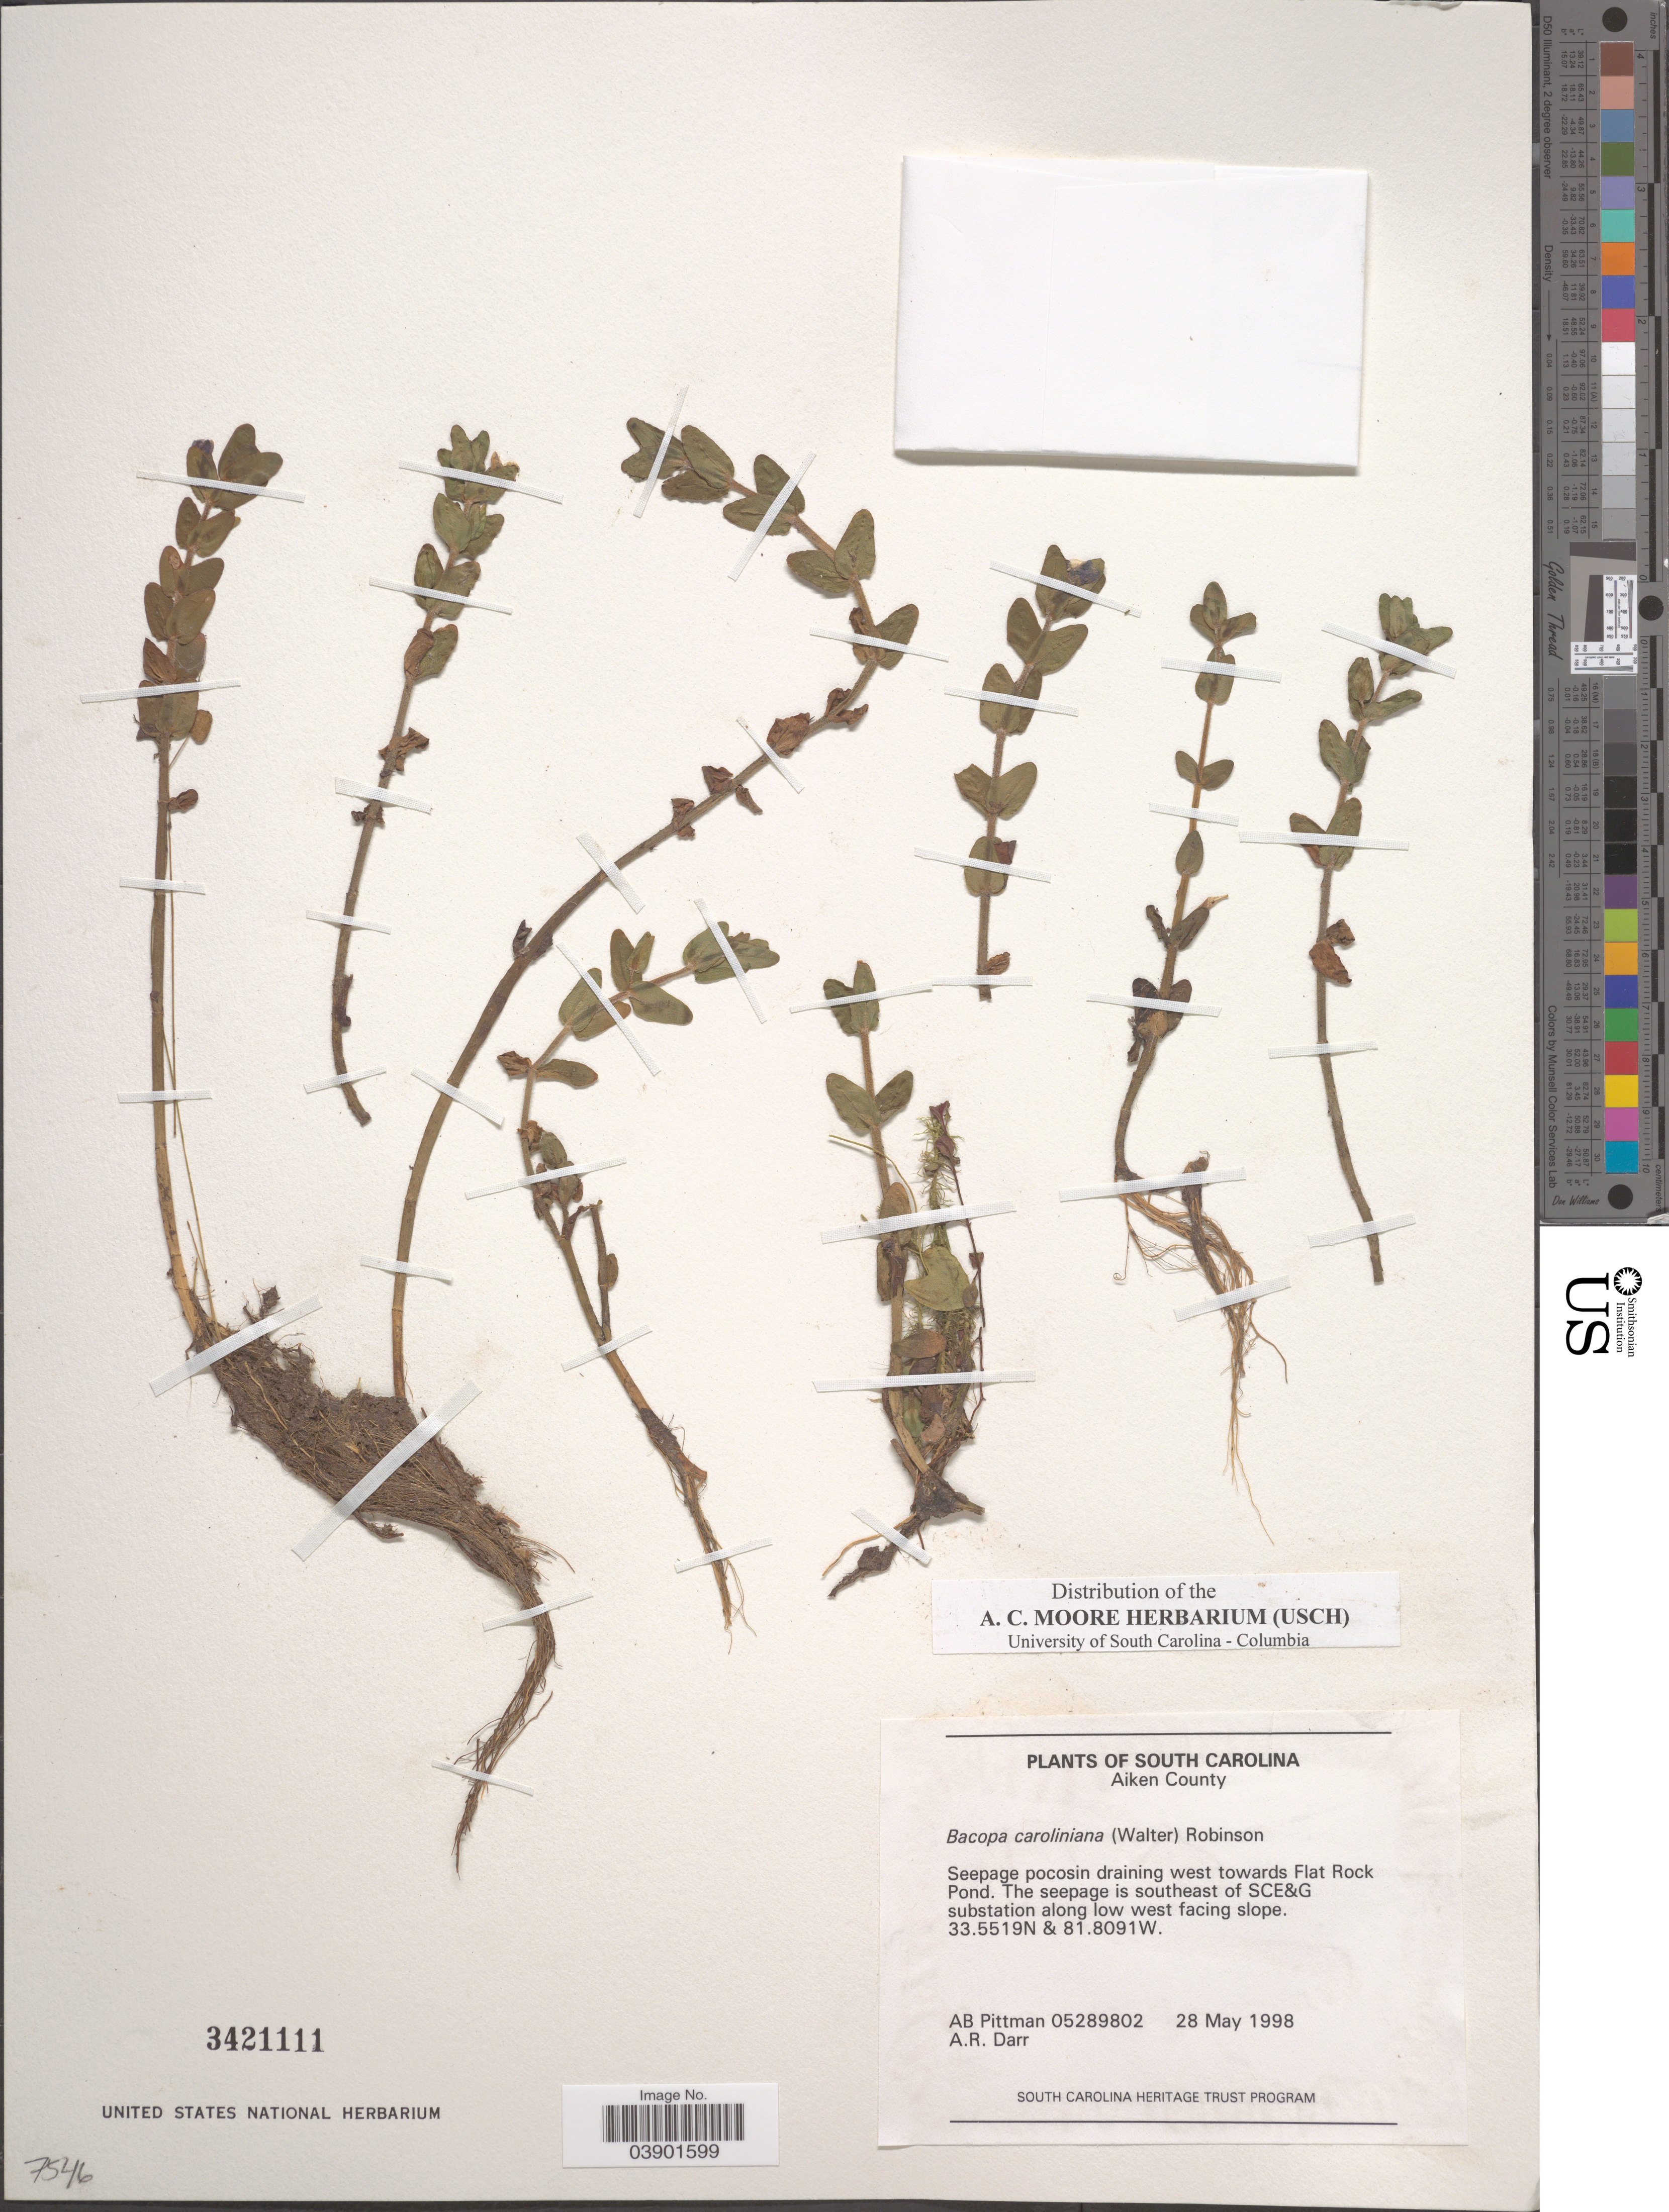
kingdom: Plantae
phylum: Tracheophyta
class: Magnoliopsida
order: Lamiales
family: Plantaginaceae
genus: Bacopa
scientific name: Bacopa caroliniana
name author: (Walter) B.L. Rob.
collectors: A. B. Pittman & A. Darr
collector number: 05289802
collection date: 1998-05-28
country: United States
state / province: South Carolina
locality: Aiken County. Seepage pocosin drainage west towards Flat Rock Pond. The seepage is southeast of SCE&G substation along low west facing slope.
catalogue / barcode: US 3421111